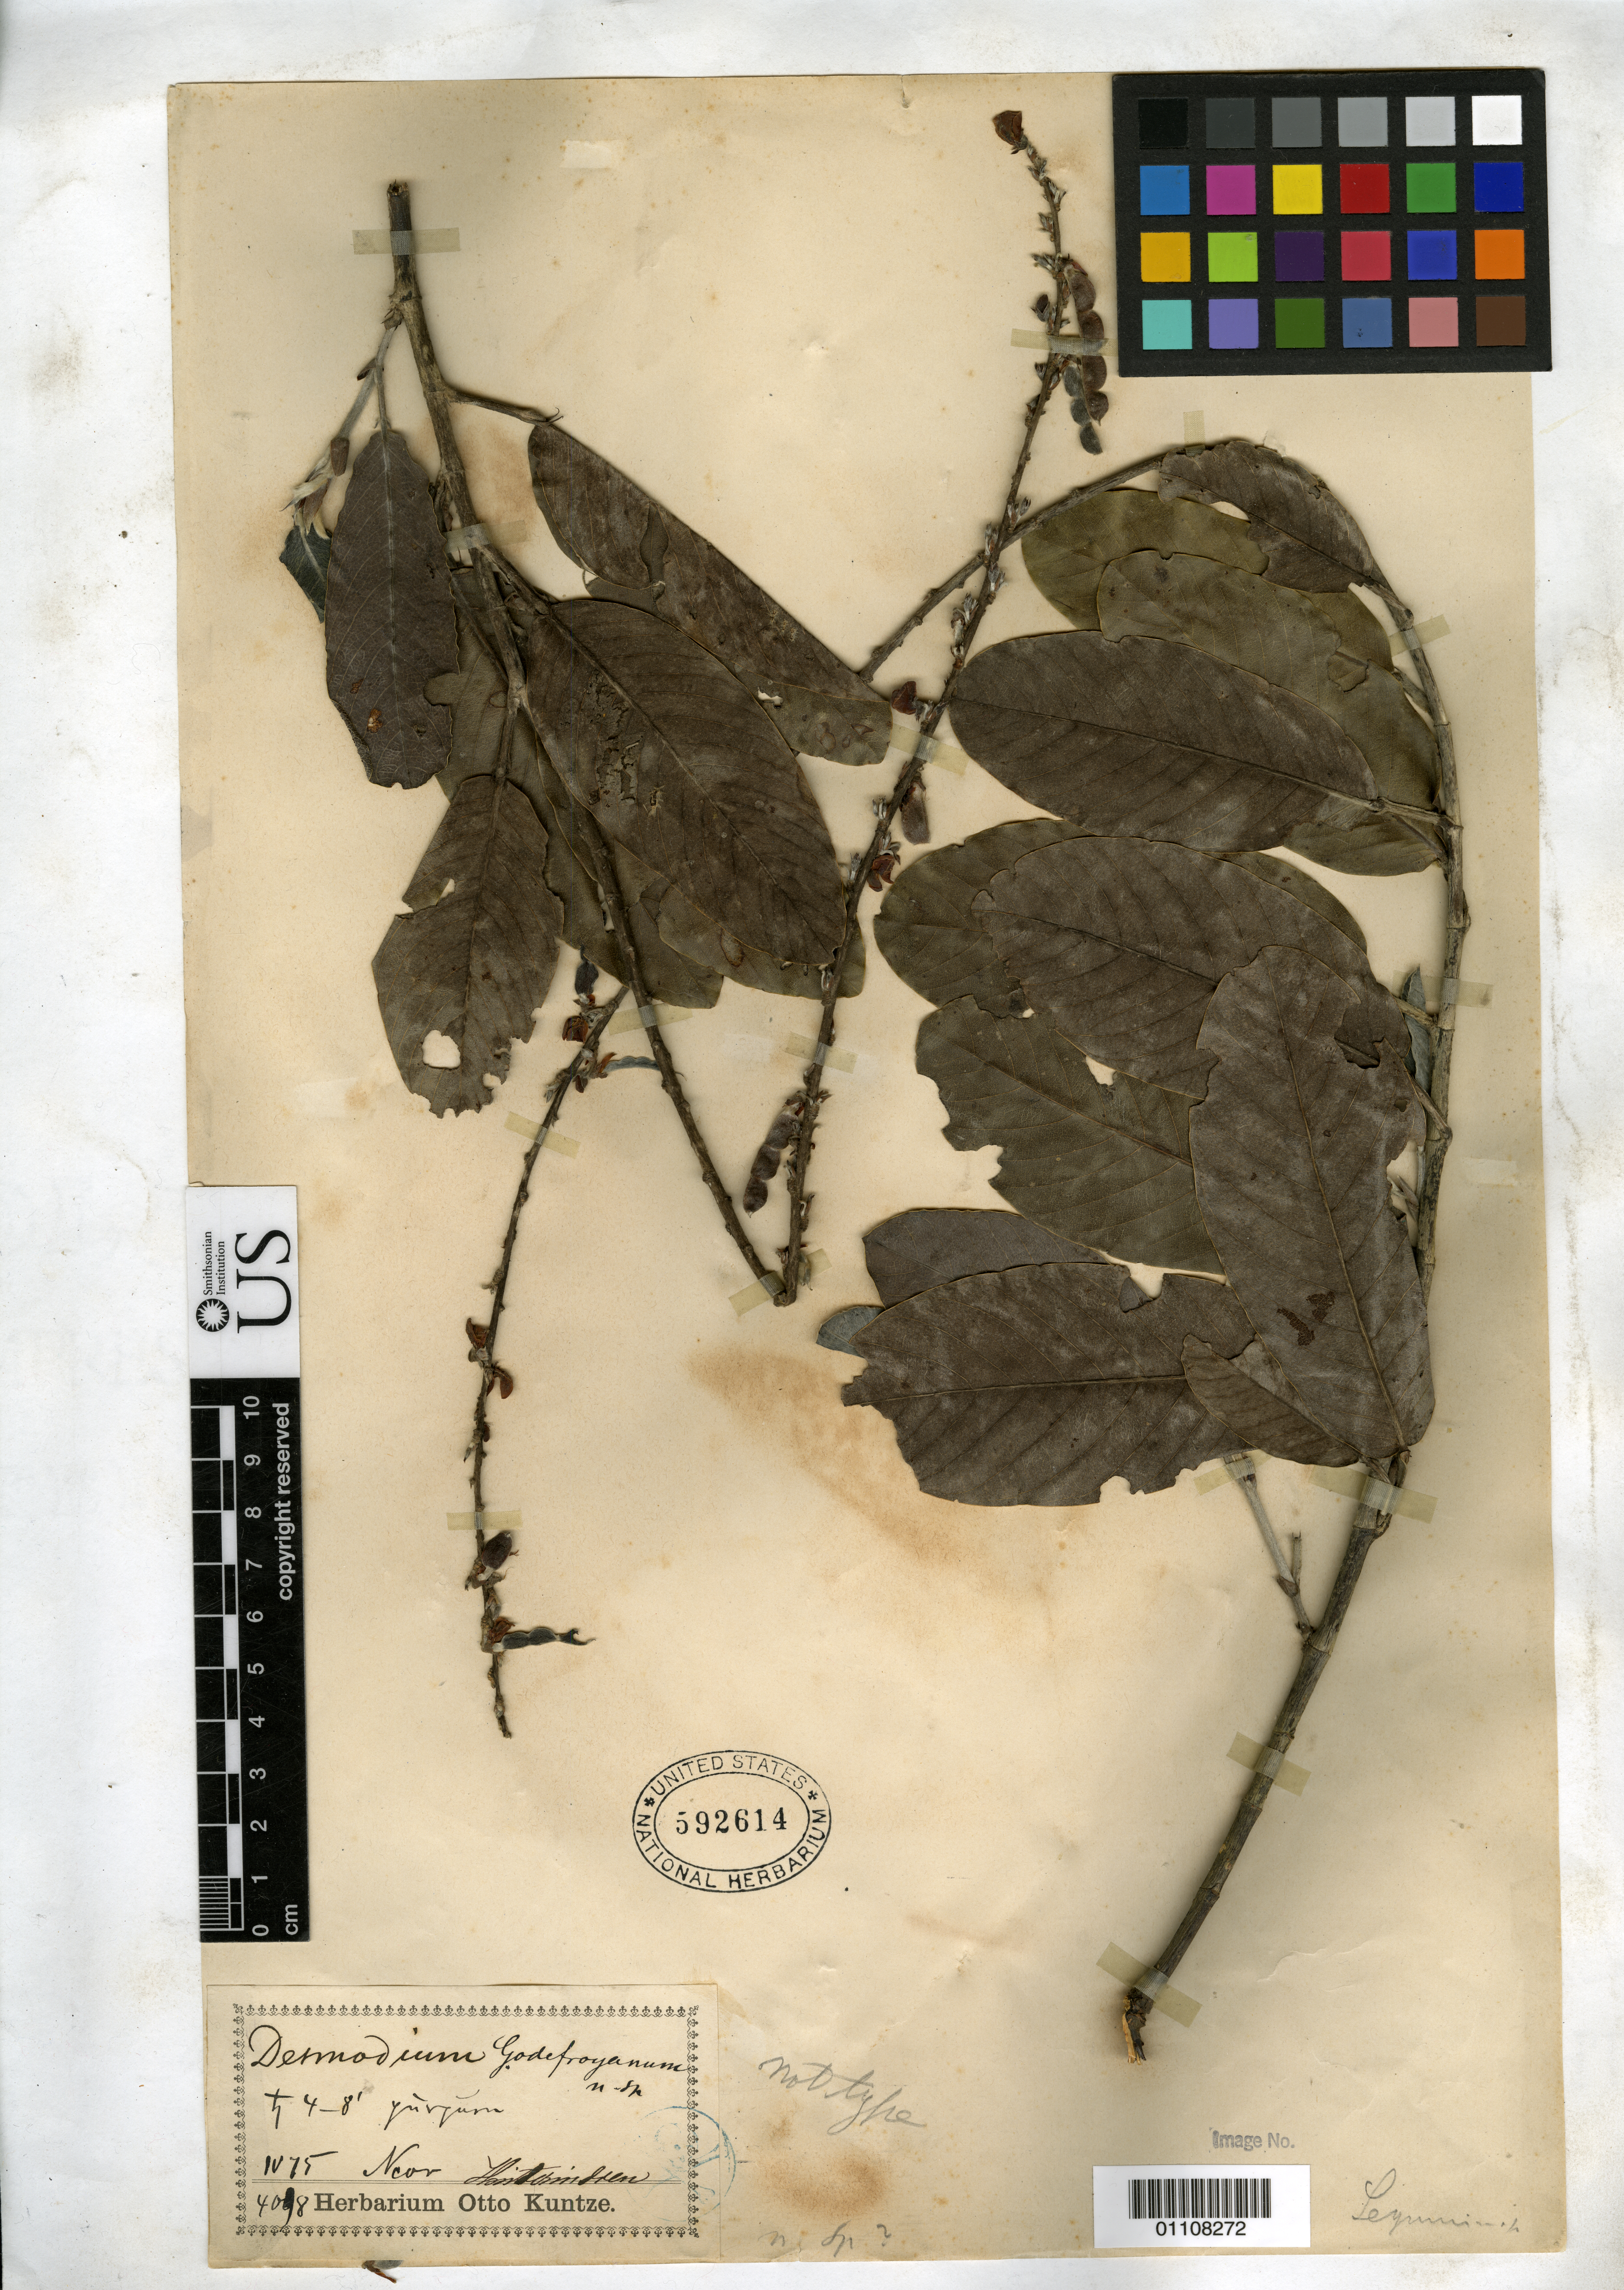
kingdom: Plantae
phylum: Tracheophyta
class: Magnoliopsida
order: Fabales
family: Fabaceae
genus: Meibomia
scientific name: Meibomia godefroyana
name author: Kuntze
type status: Possible Type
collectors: C.E.O. Kuntze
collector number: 4098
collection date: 1875-04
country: Cambodia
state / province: Siĕm Réab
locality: Angkor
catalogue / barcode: US 592614